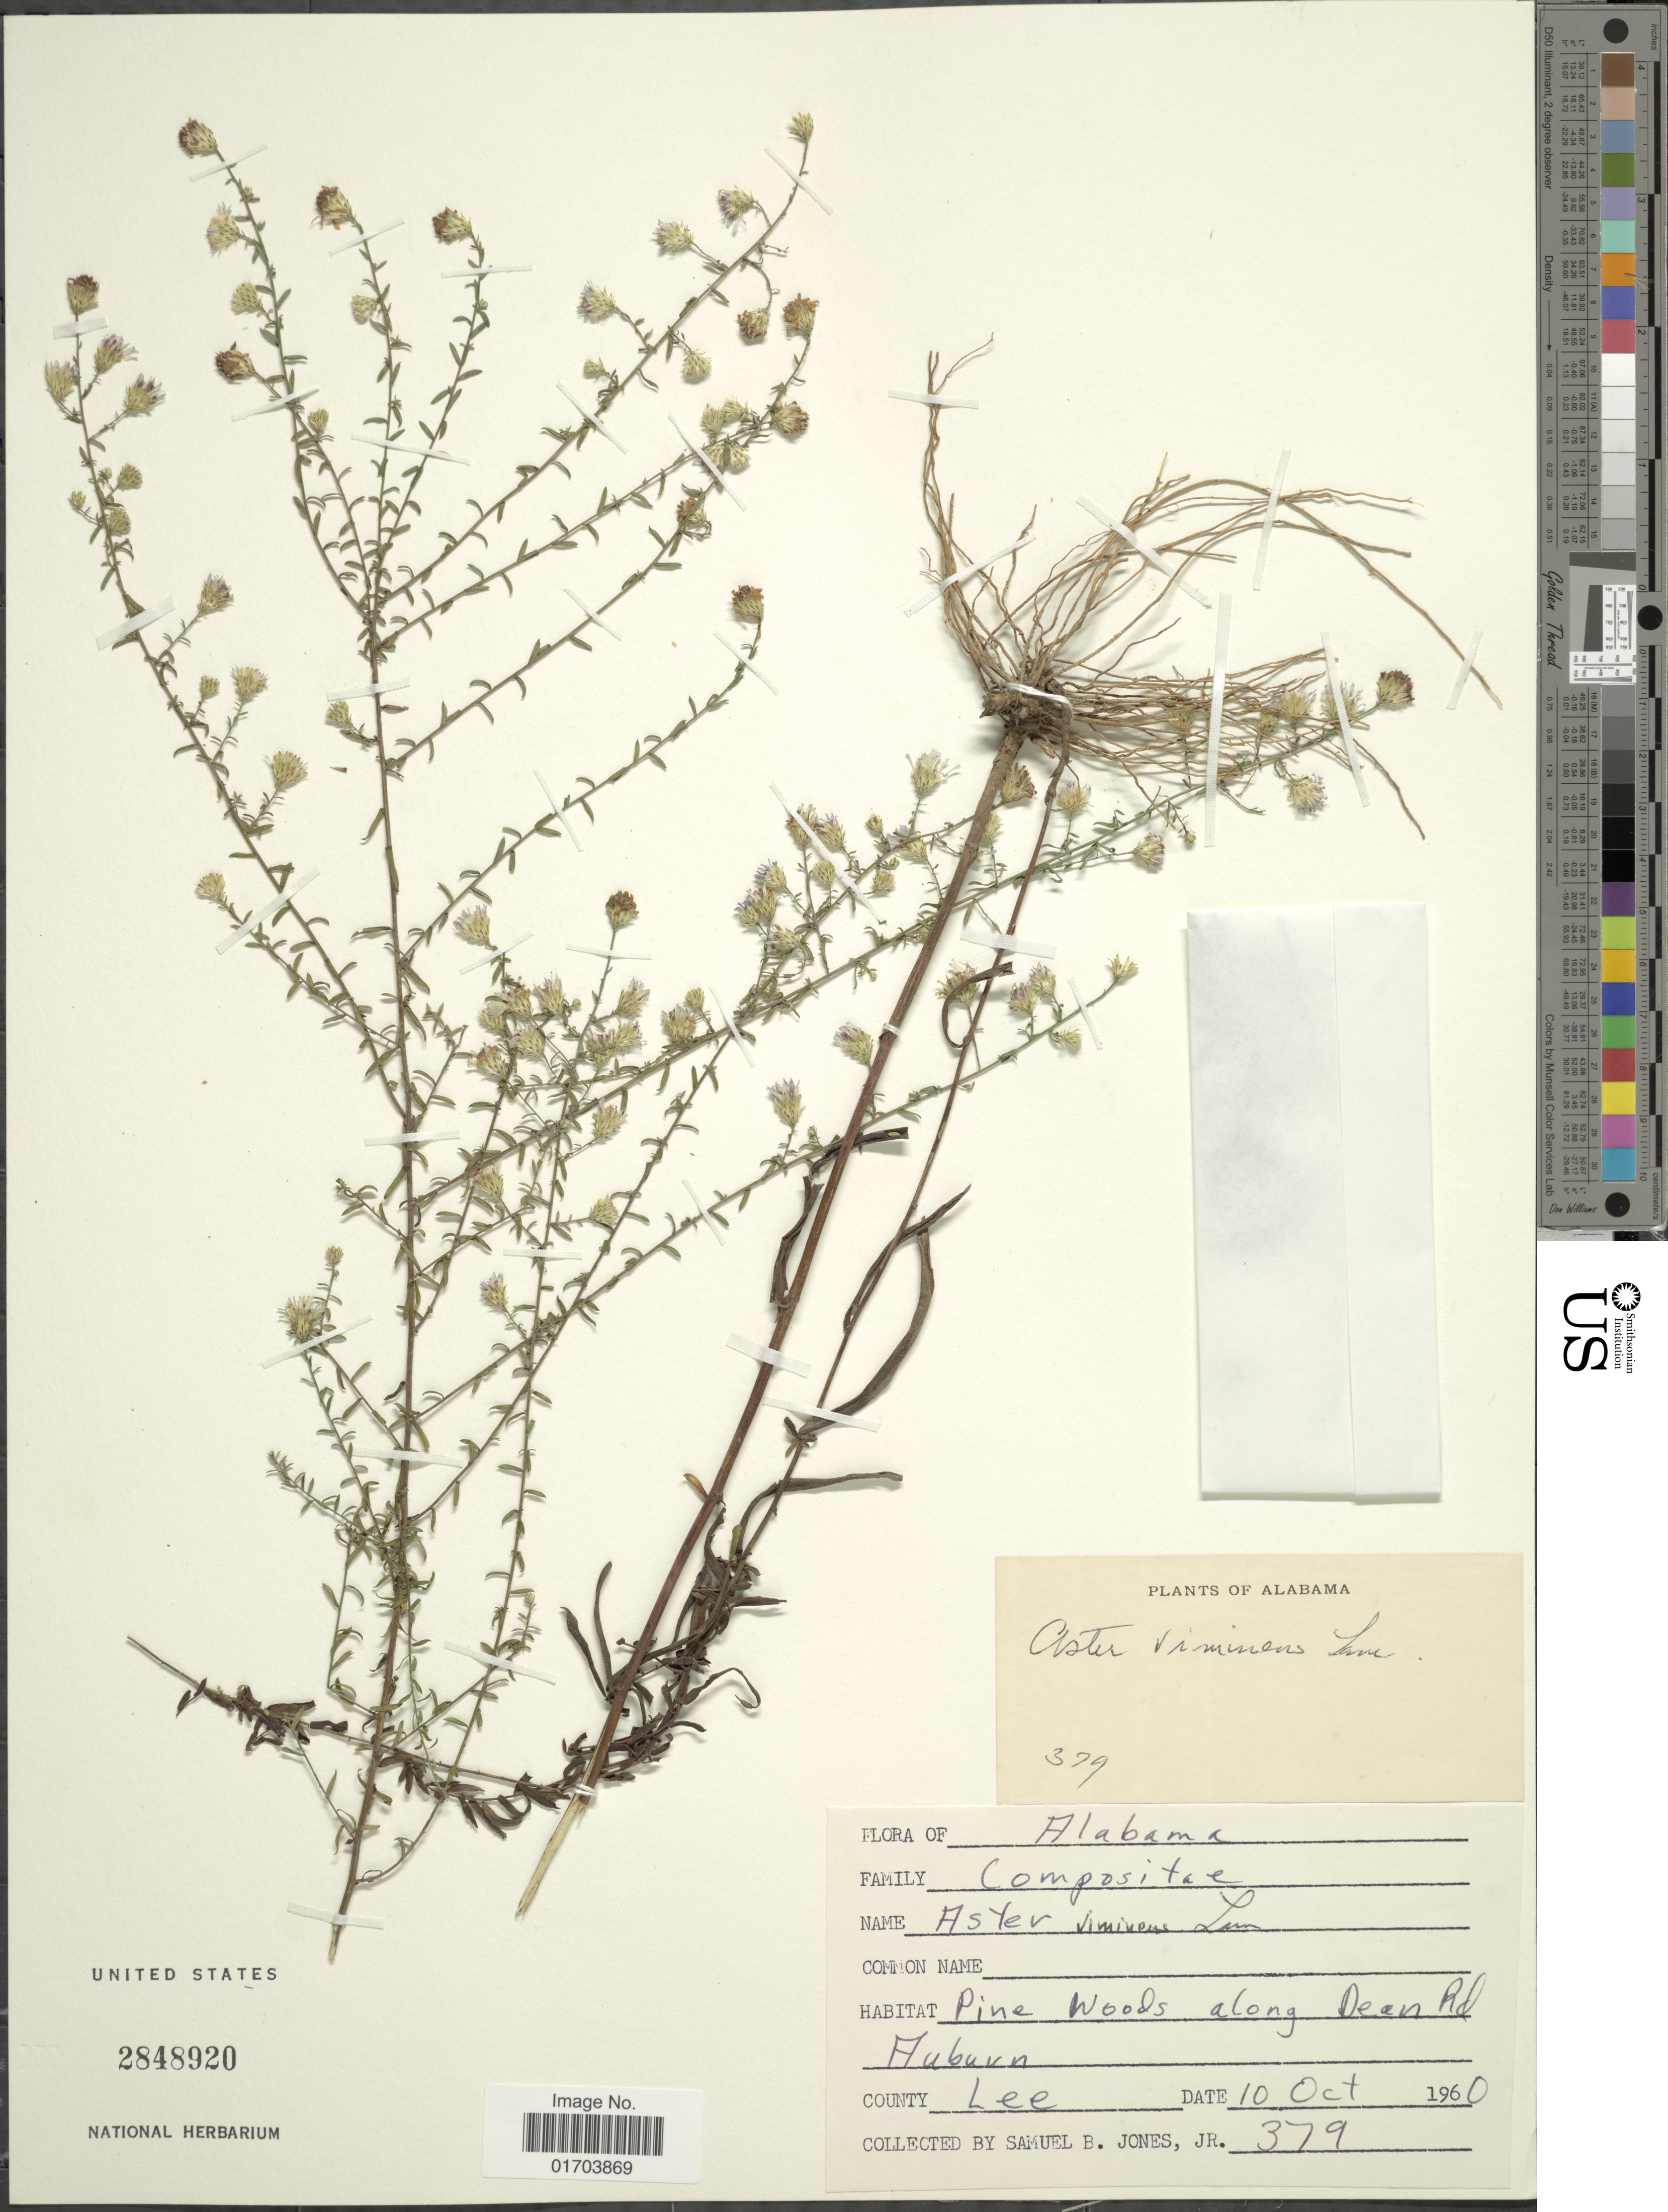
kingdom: Plantae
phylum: Tracheophyta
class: Magnoliopsida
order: Asterales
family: Asteraceae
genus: Symphyotrichum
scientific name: Symphyotrichum racemosum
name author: (Elliott) G.L. Nesom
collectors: S. B. Jones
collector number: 379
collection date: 1960-10-10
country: United States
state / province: Alabama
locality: Pine Woods along Rd Auburn, County Lee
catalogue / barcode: US 2848920